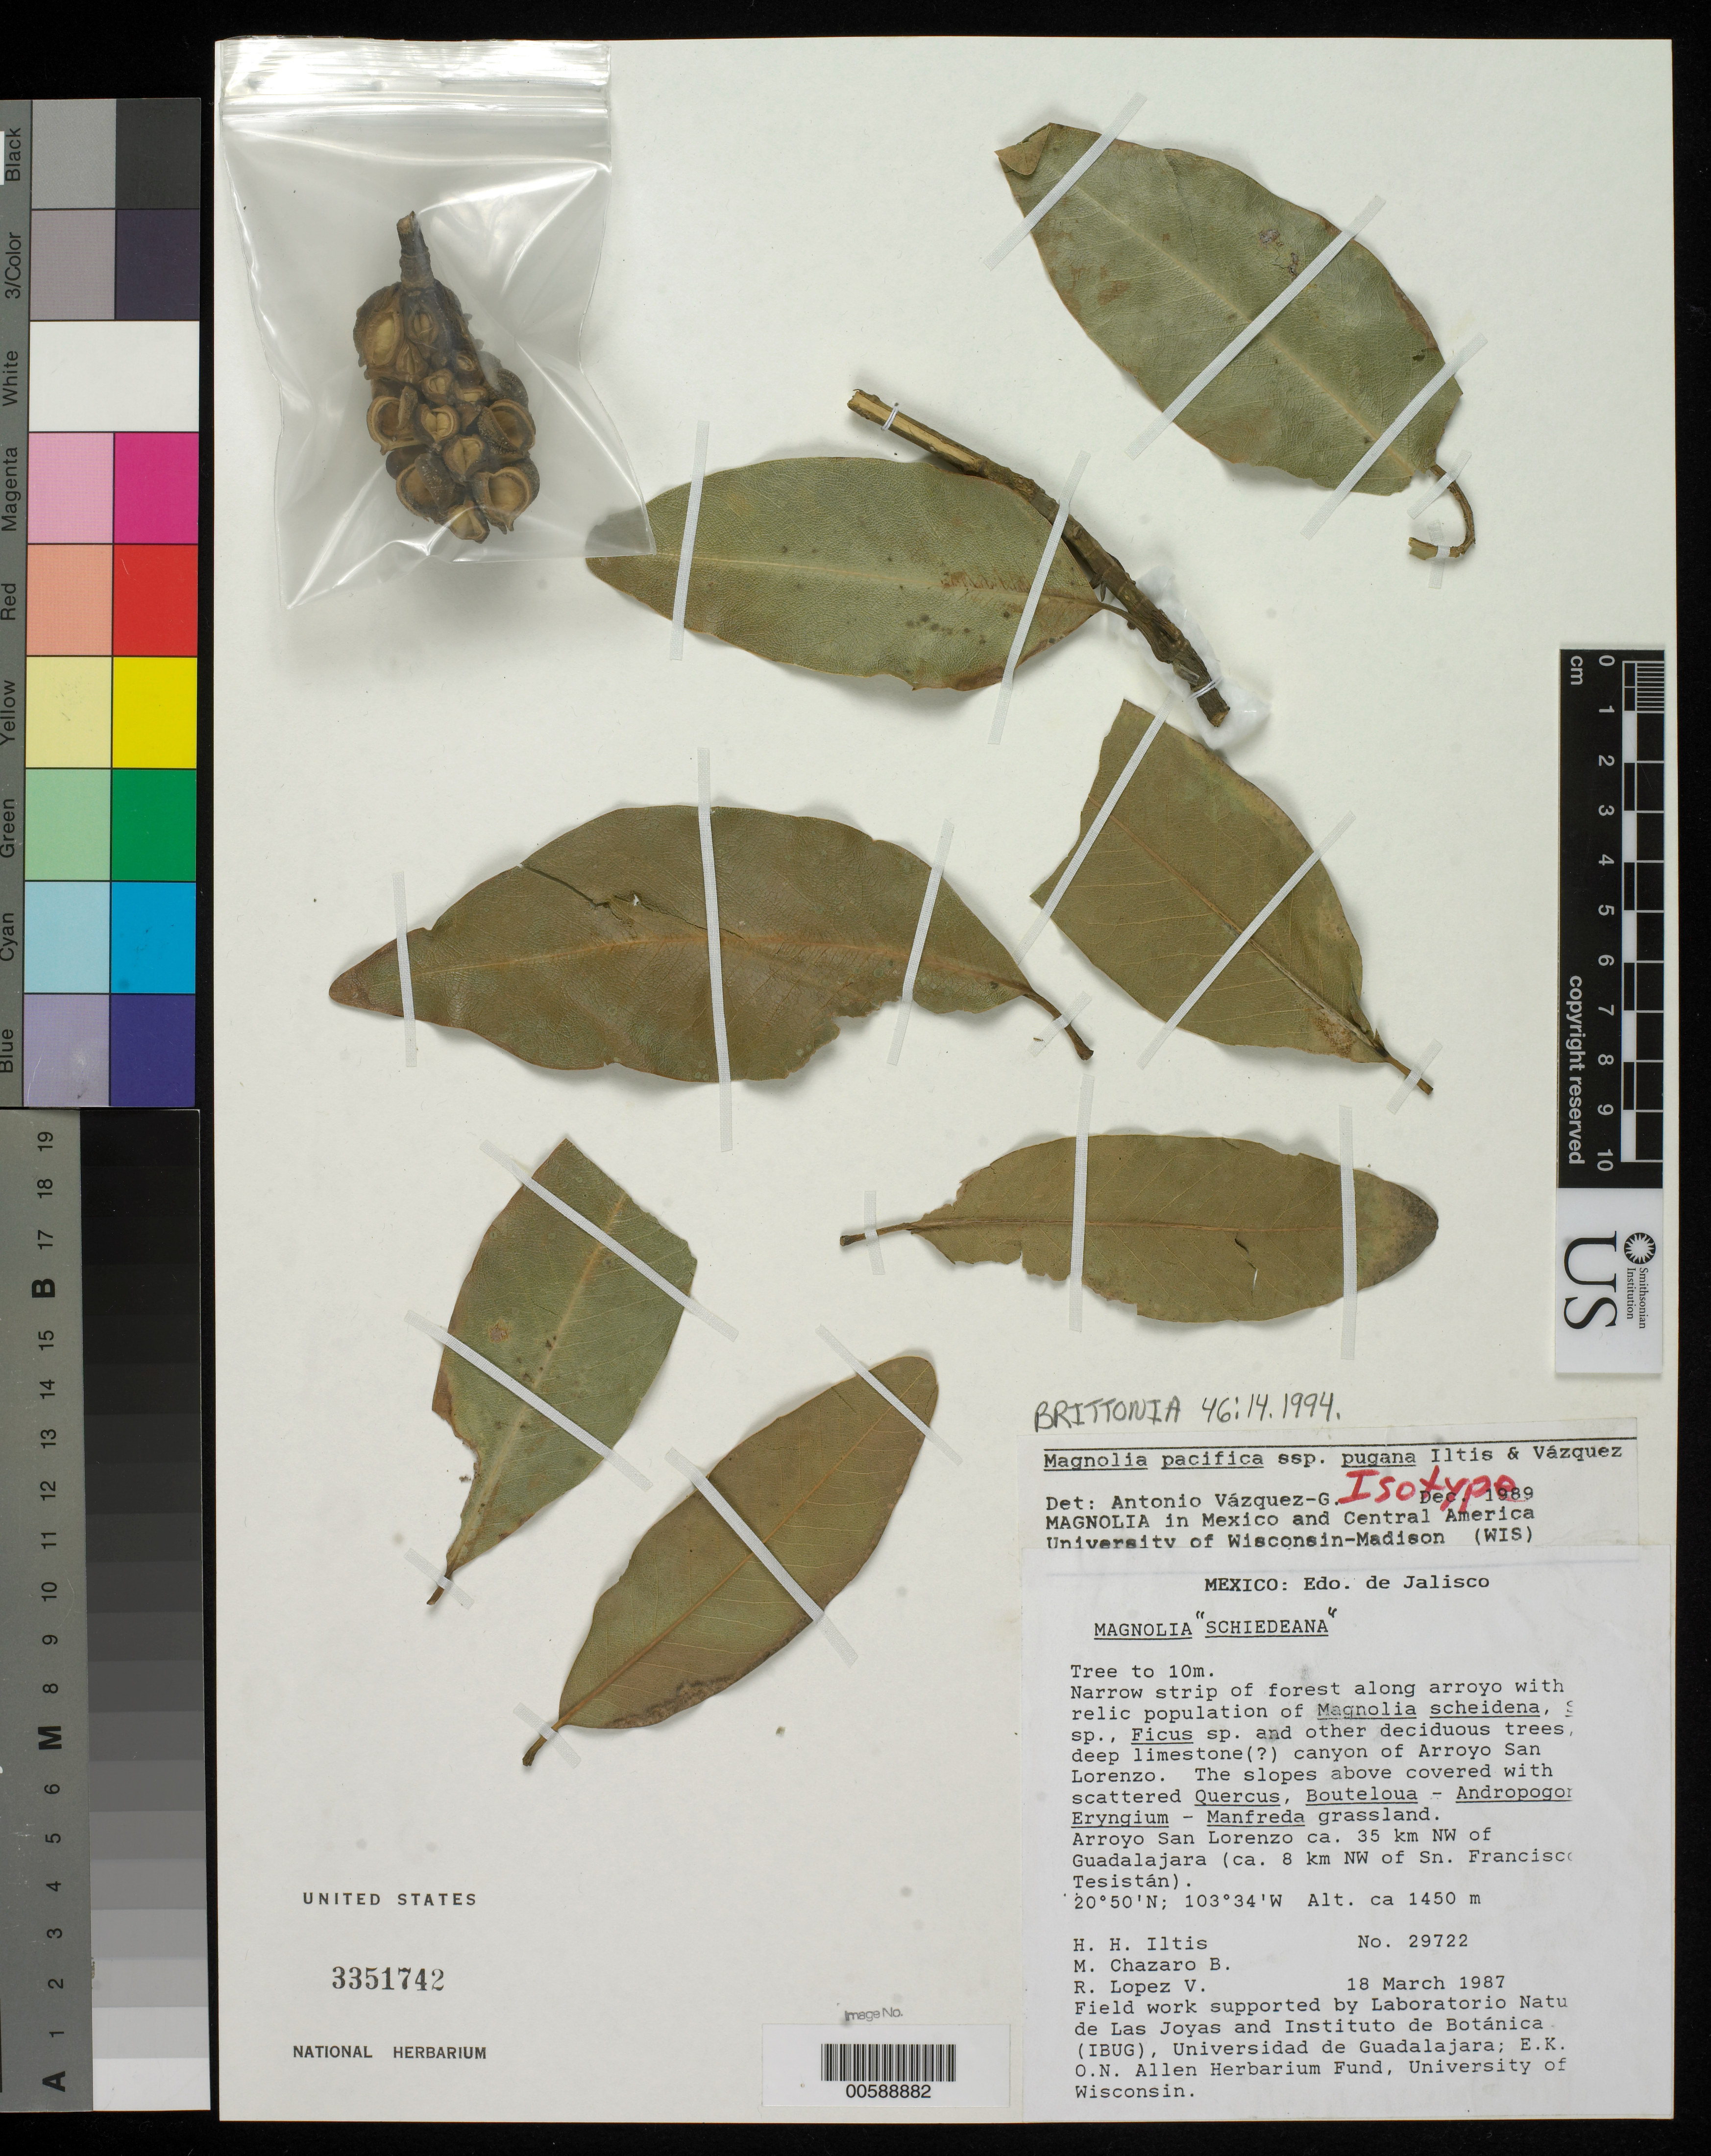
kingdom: Plantae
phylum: Tracheophyta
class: Magnoliopsida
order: Magnoliales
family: Magnoliaceae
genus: Magnolia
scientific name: Magnolia pacifica subsp. pugana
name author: Iltis & Vazquez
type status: Isotype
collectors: H. H. Iltis, M. de J. Cházaro Basáñoez & R. Lopez V.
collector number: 29722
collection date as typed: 18 Mar 1987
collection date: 1987-03-18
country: Mexico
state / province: Jalisco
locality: Arroyo San Lorenzo, ca. 35 km NW of Guadalajara, ca. 8 km NW of San Francisco Tesistan.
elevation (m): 1450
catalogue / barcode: US 3351742